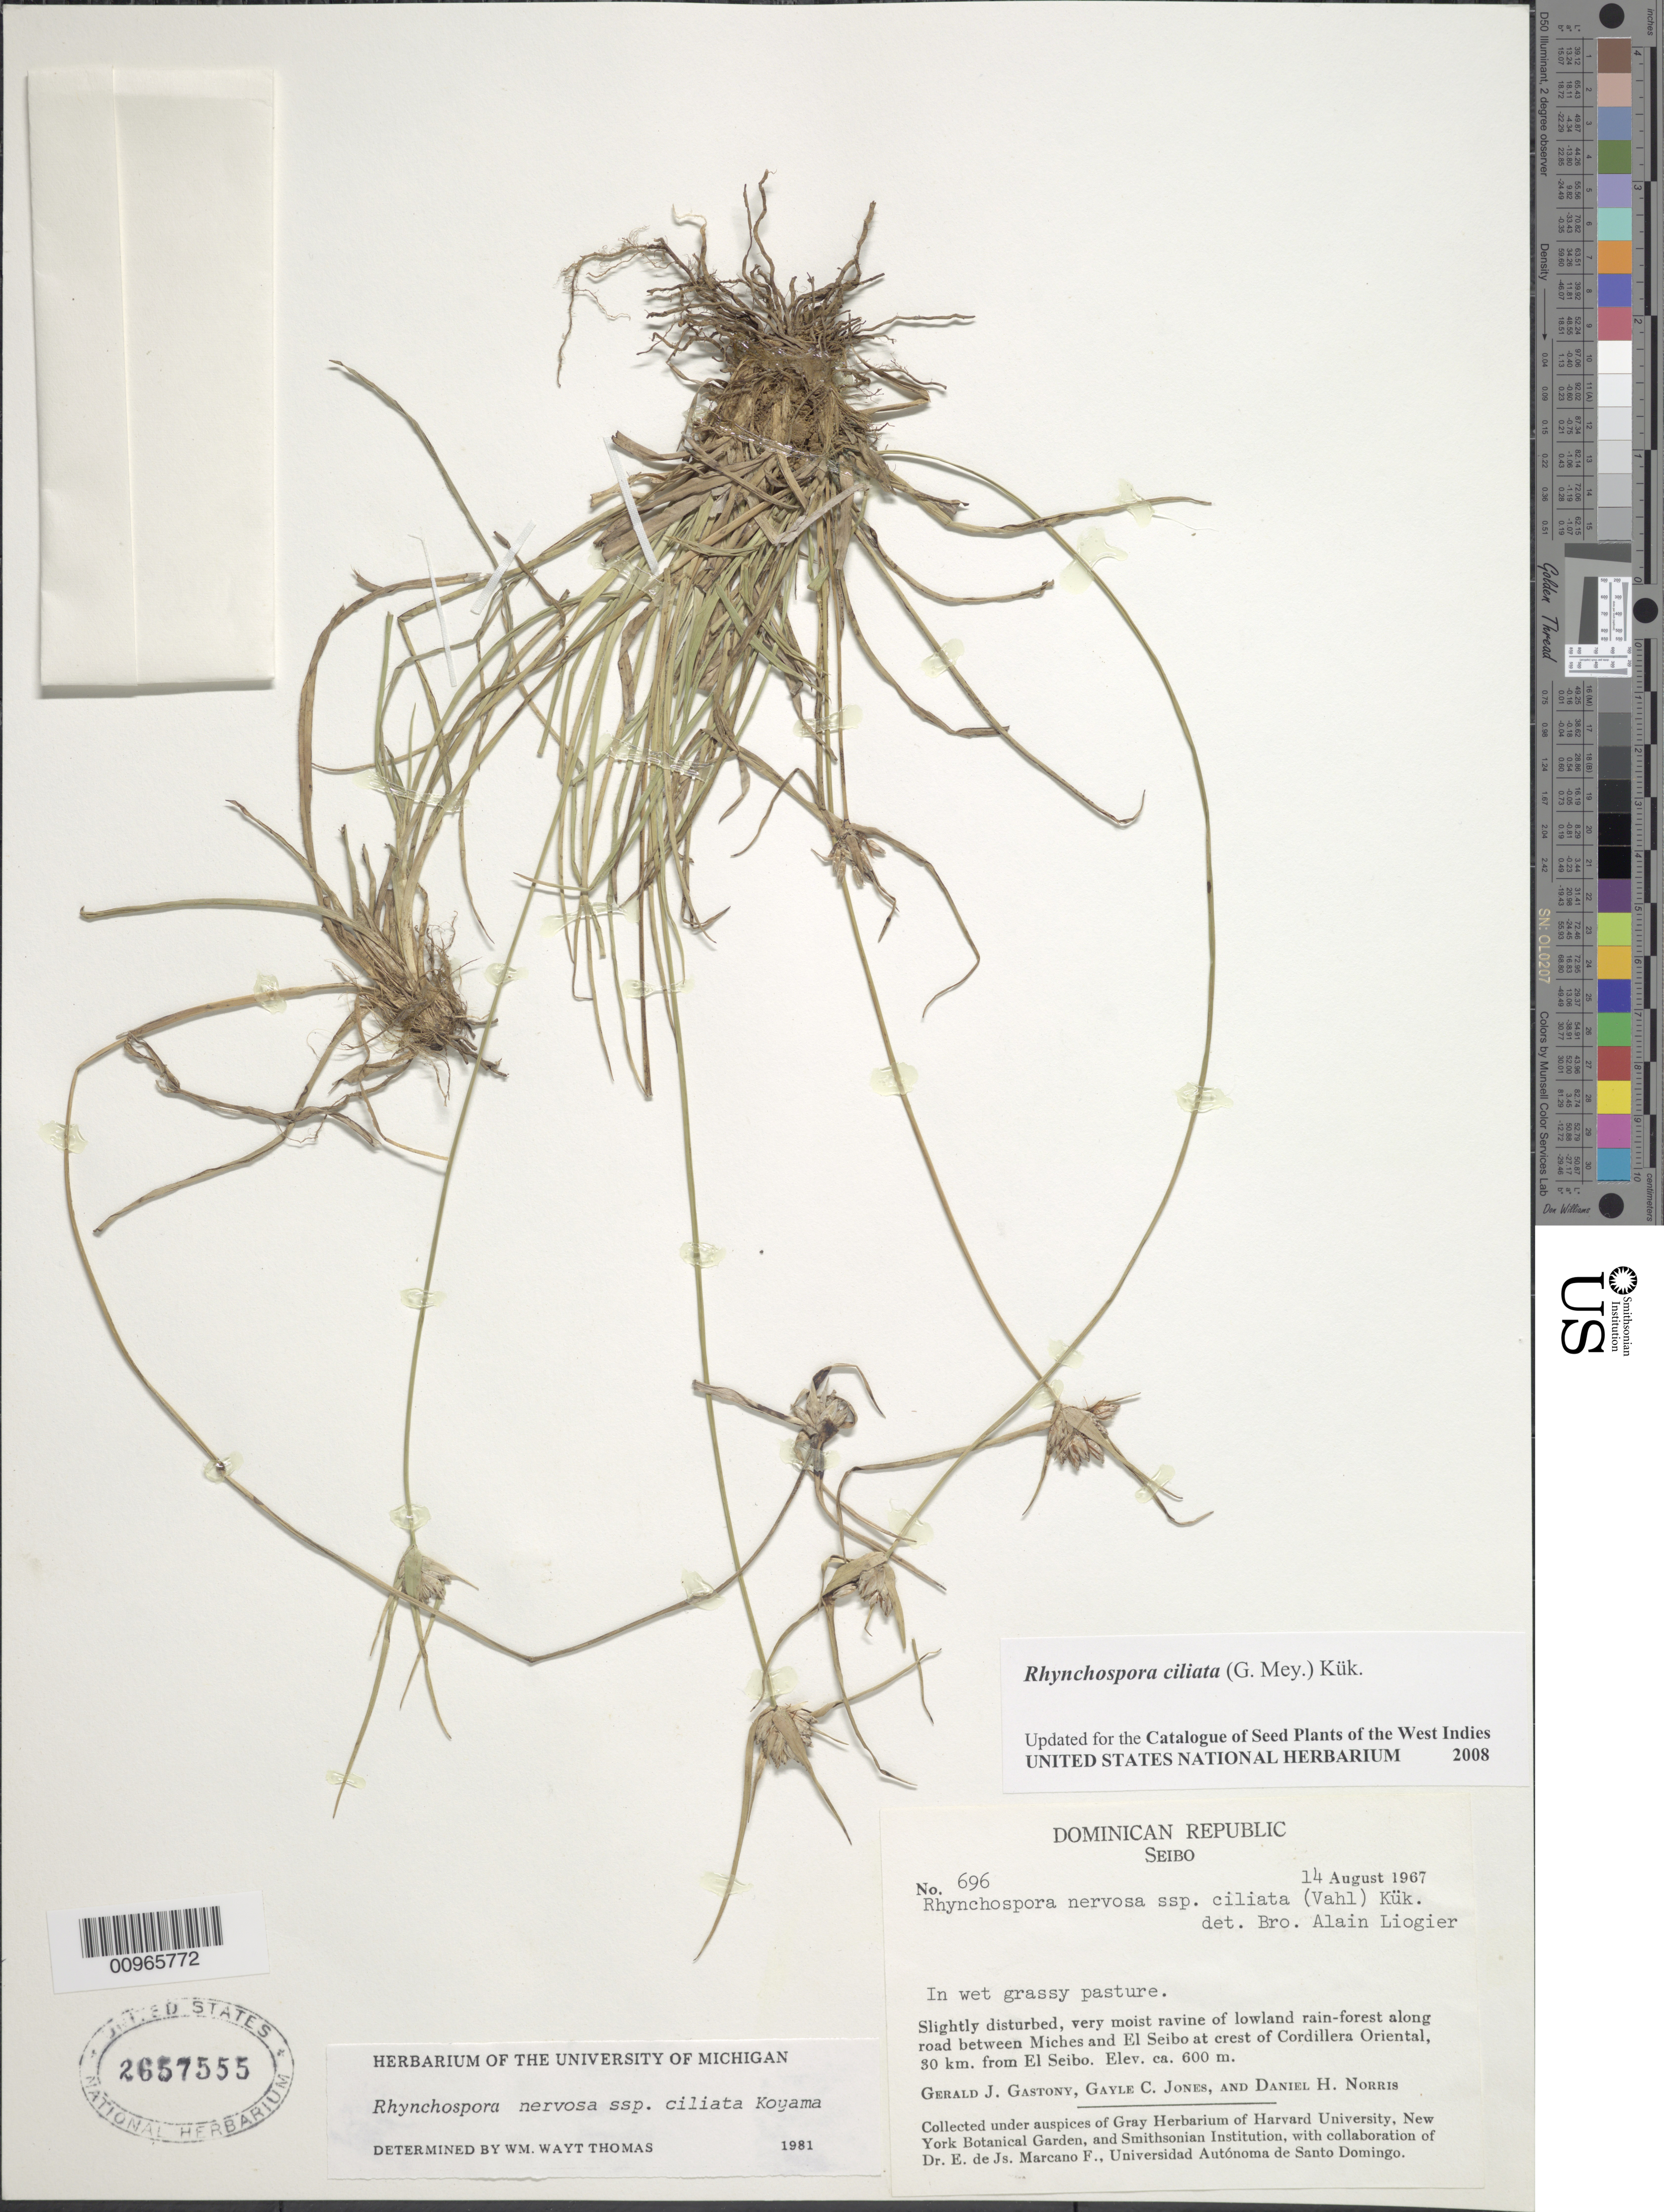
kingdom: Plantae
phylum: Tracheophyta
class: Liliopsida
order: Poales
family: Cyperaceae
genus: Rhynchospora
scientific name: Rhynchospora ciliata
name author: (G. Mey.) Kük.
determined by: Strong, M. T., (US), Smithsonian Institution - National Museum of Natural History (UNITED STATES)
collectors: G. Gastony, G. C. Jones & D. H. Norris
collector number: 696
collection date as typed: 14 Aug 1967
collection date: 1967-08-14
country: Dominican Republic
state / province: El Seibo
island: Hispaniola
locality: Pasture in ravine of lowland rain-forest along road between Miches and El Seibo at crest of Cordillera Oriental, 30 km from El Seibo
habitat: In wet grassy pasture in slightly disturbed, very moist ravine of lowland rain-forest along road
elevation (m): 600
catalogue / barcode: US 2657555